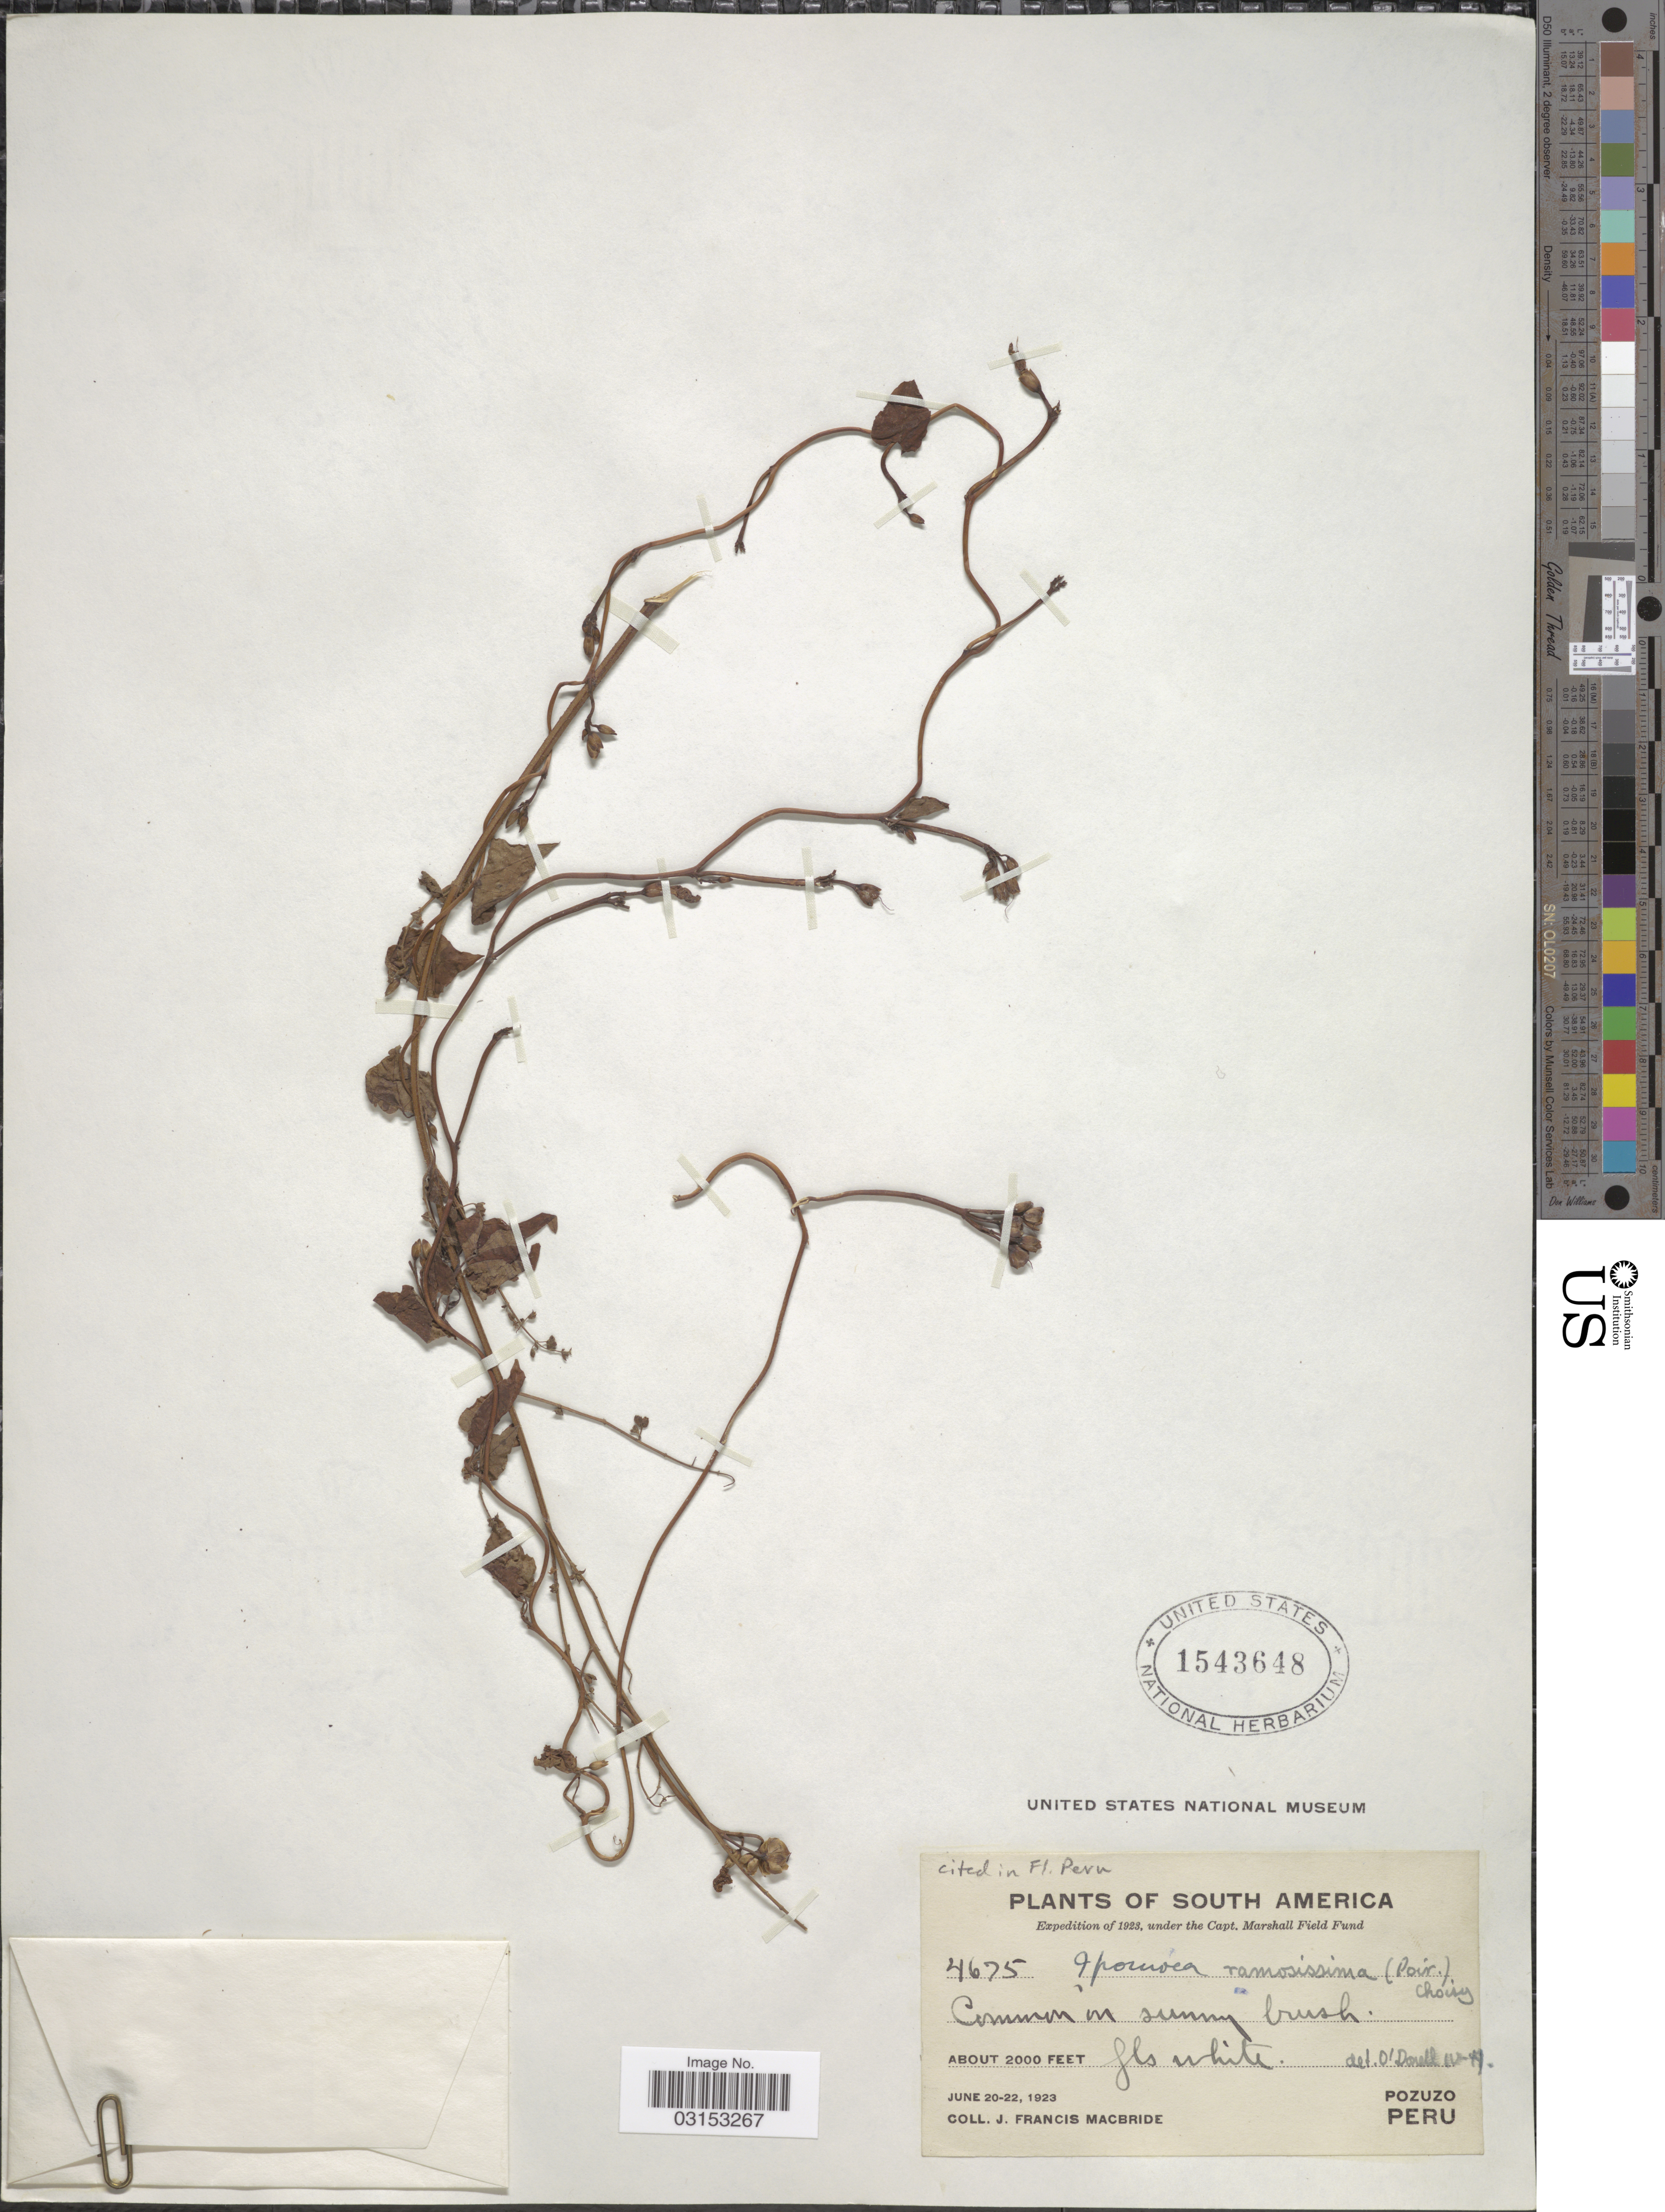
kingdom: Plantae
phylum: Tracheophyta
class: Magnoliopsida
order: Solanales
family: Convolvulaceae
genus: Ipomoea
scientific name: Ipomoea ramosissima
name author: (Poir.) Choisy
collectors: J. F. Macbride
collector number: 4675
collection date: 1923-06-20/1923-06-22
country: Peru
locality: Pozuzo.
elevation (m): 610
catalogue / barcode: US 1543648